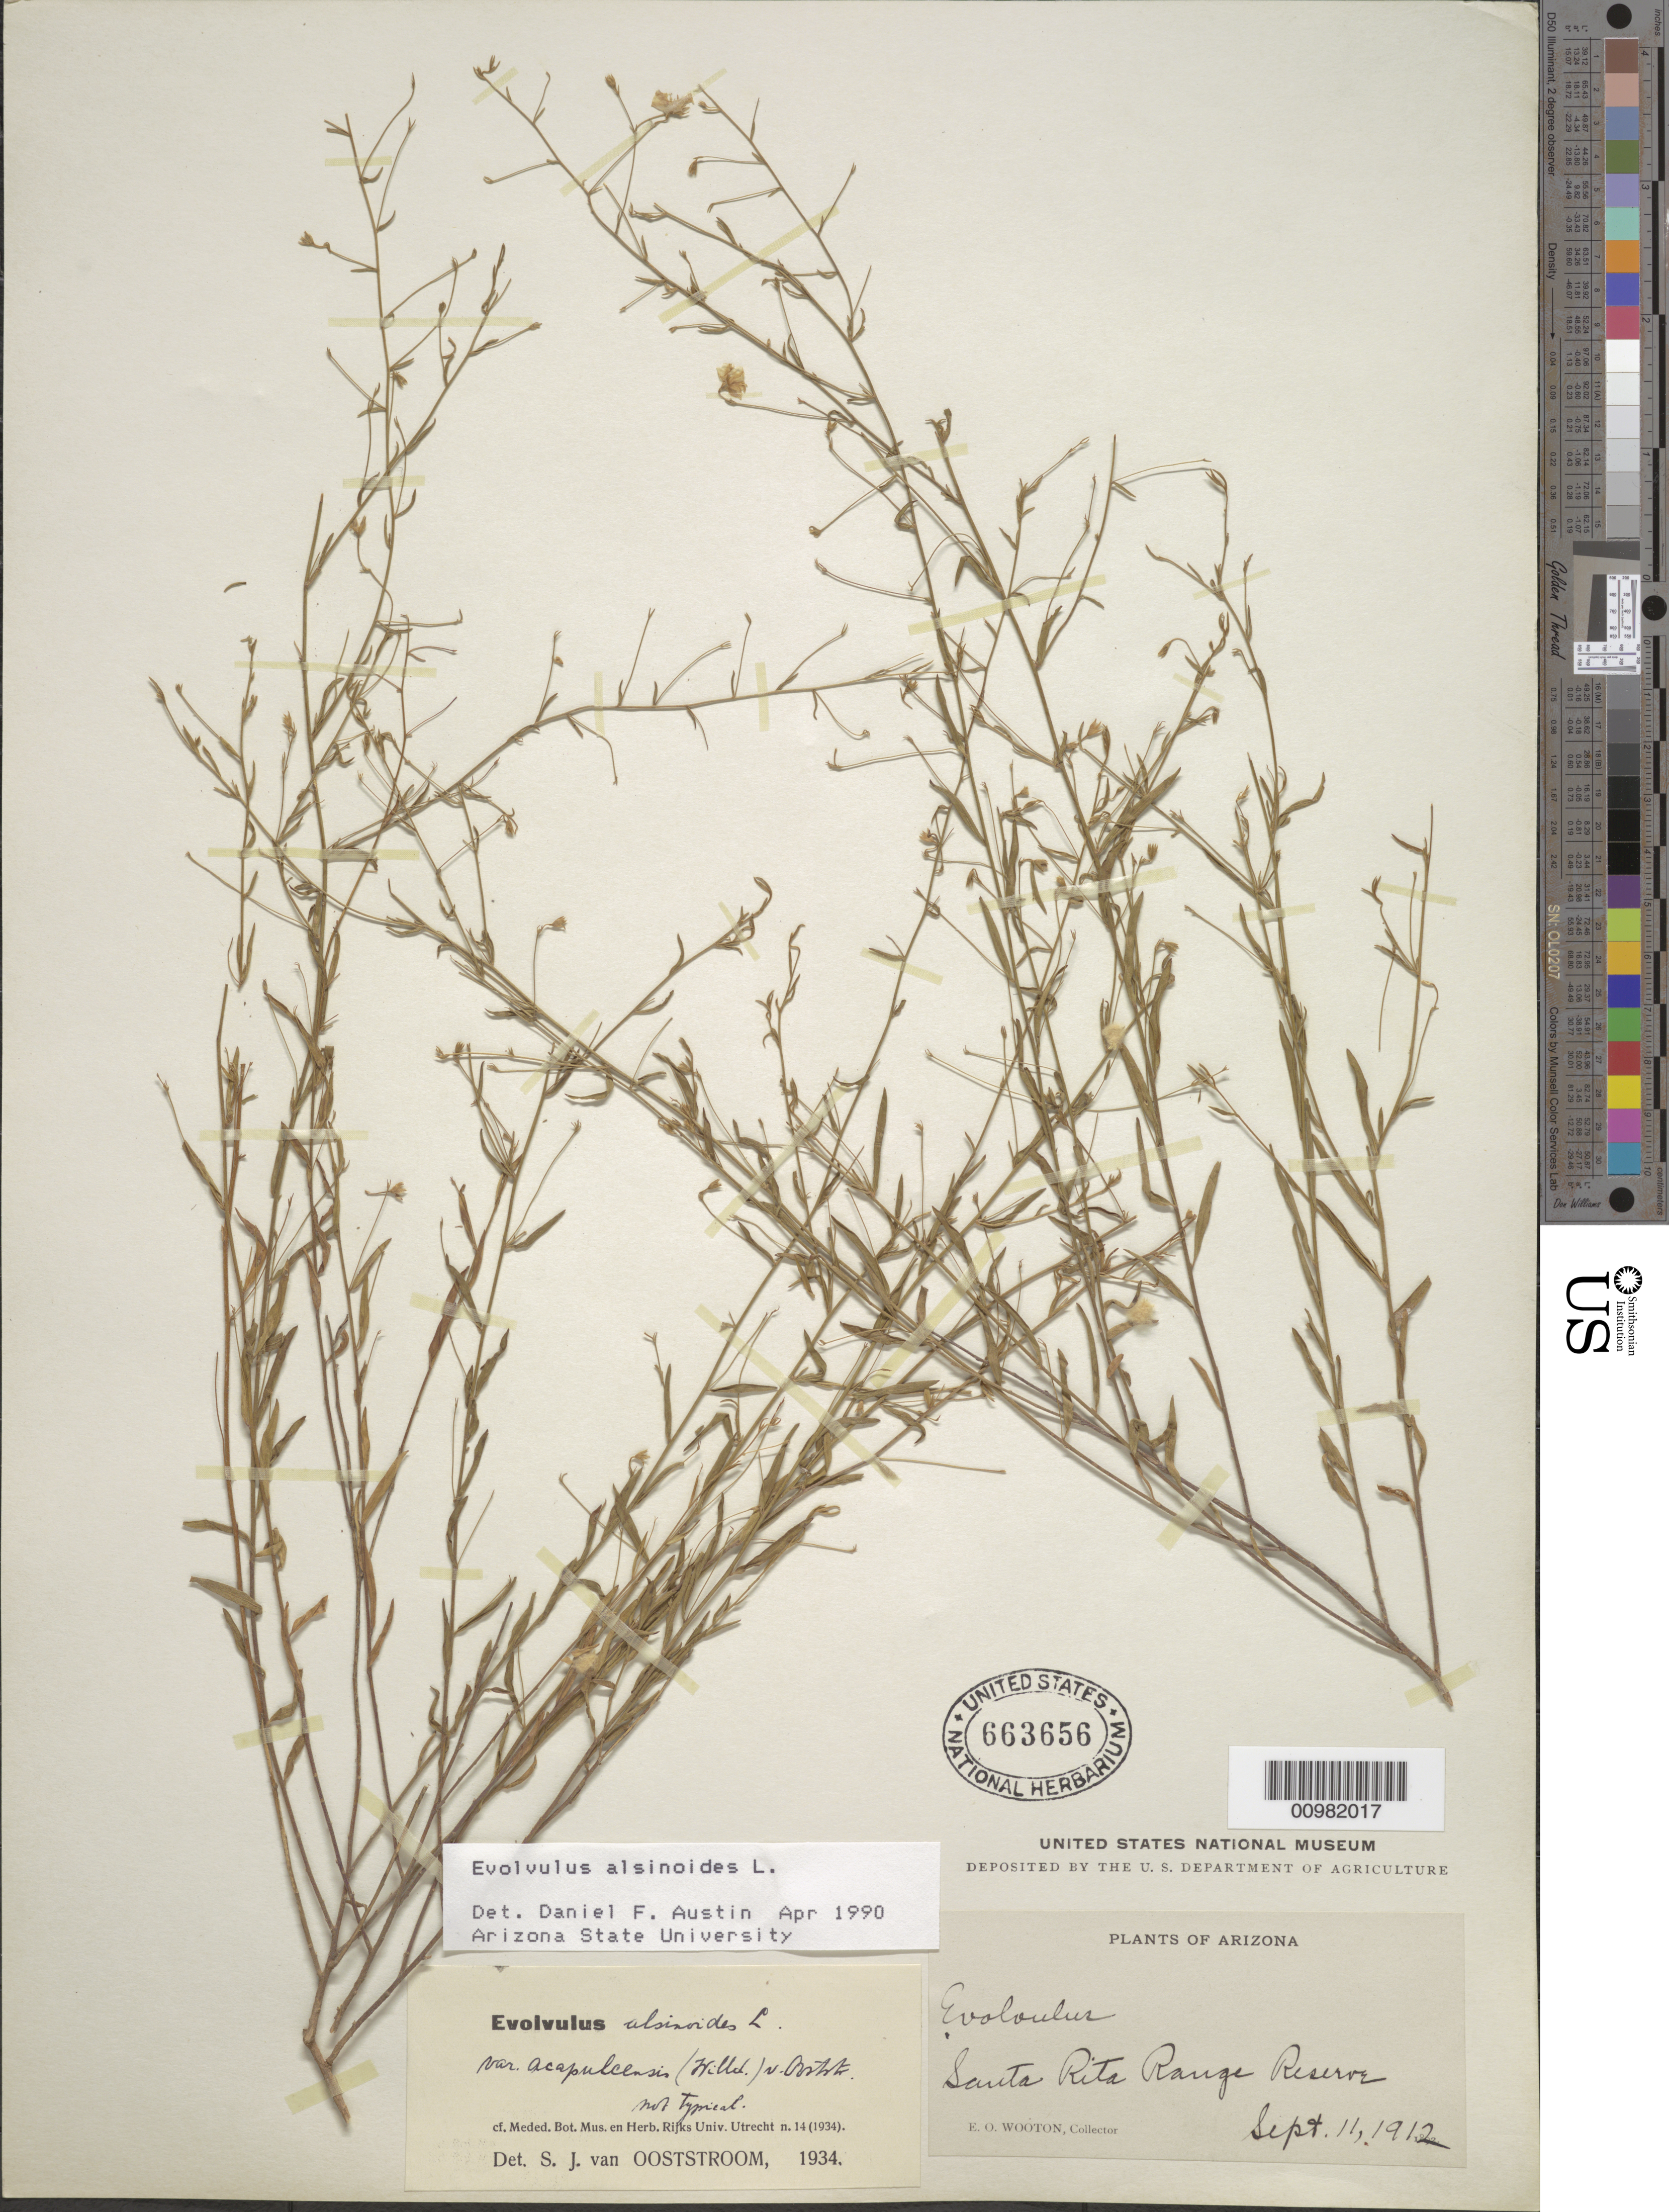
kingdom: Plantae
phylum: Tracheophyta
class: Magnoliopsida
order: Solanales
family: Convolvulaceae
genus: Evolvulus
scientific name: Evolvulus alsinoides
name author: (L.) L.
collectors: E. O. Wooton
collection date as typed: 11 Sep 1912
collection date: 1912-09-11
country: United States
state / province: Arizona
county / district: Pima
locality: Santa Rita Range Reserve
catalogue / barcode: US 663656